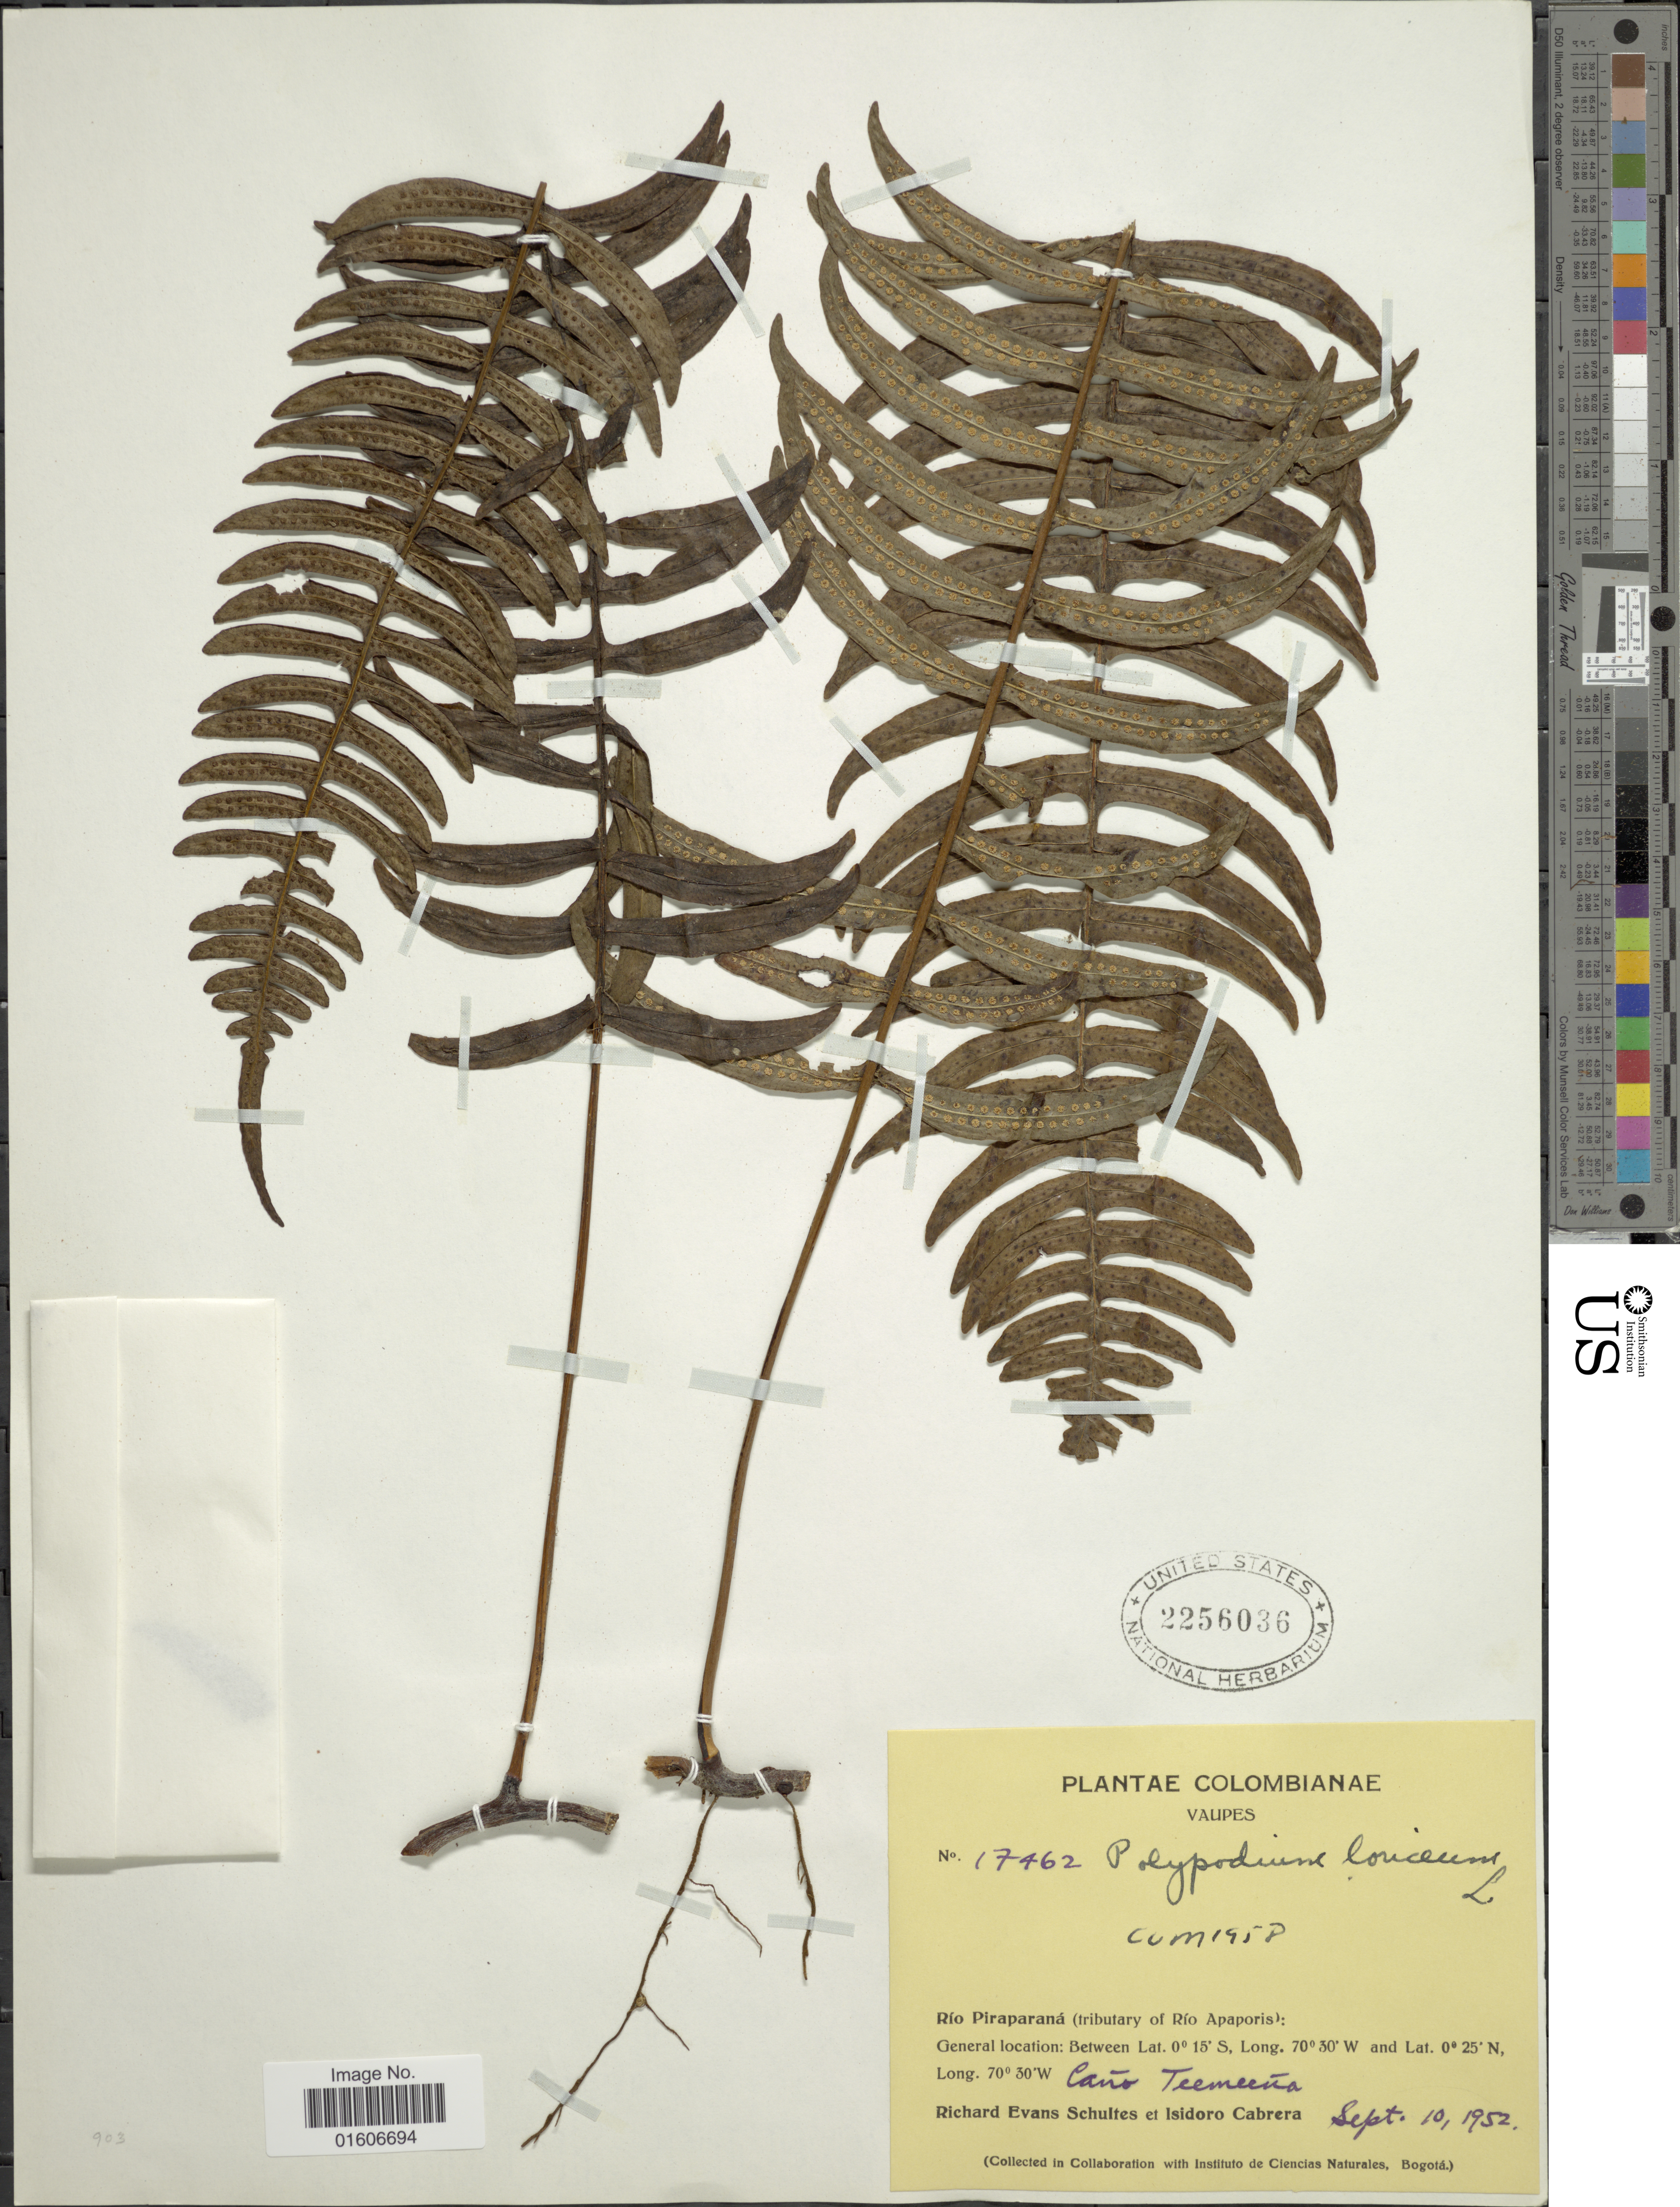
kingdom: Plantae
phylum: Tracheophyta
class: Polypodiopsida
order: Polypodiales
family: Polypodiaceae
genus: Serpocaulon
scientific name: Serpocaulon loriceum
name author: (L.) A.R. Sm.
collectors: R. E. Schultes & I. Cabrera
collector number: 17462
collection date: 1952-09-10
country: Colombia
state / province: Vaupés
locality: Río Pirapraná (tribuatary of Río Apaporis), Caño Teemeeña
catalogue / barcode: US 2256036